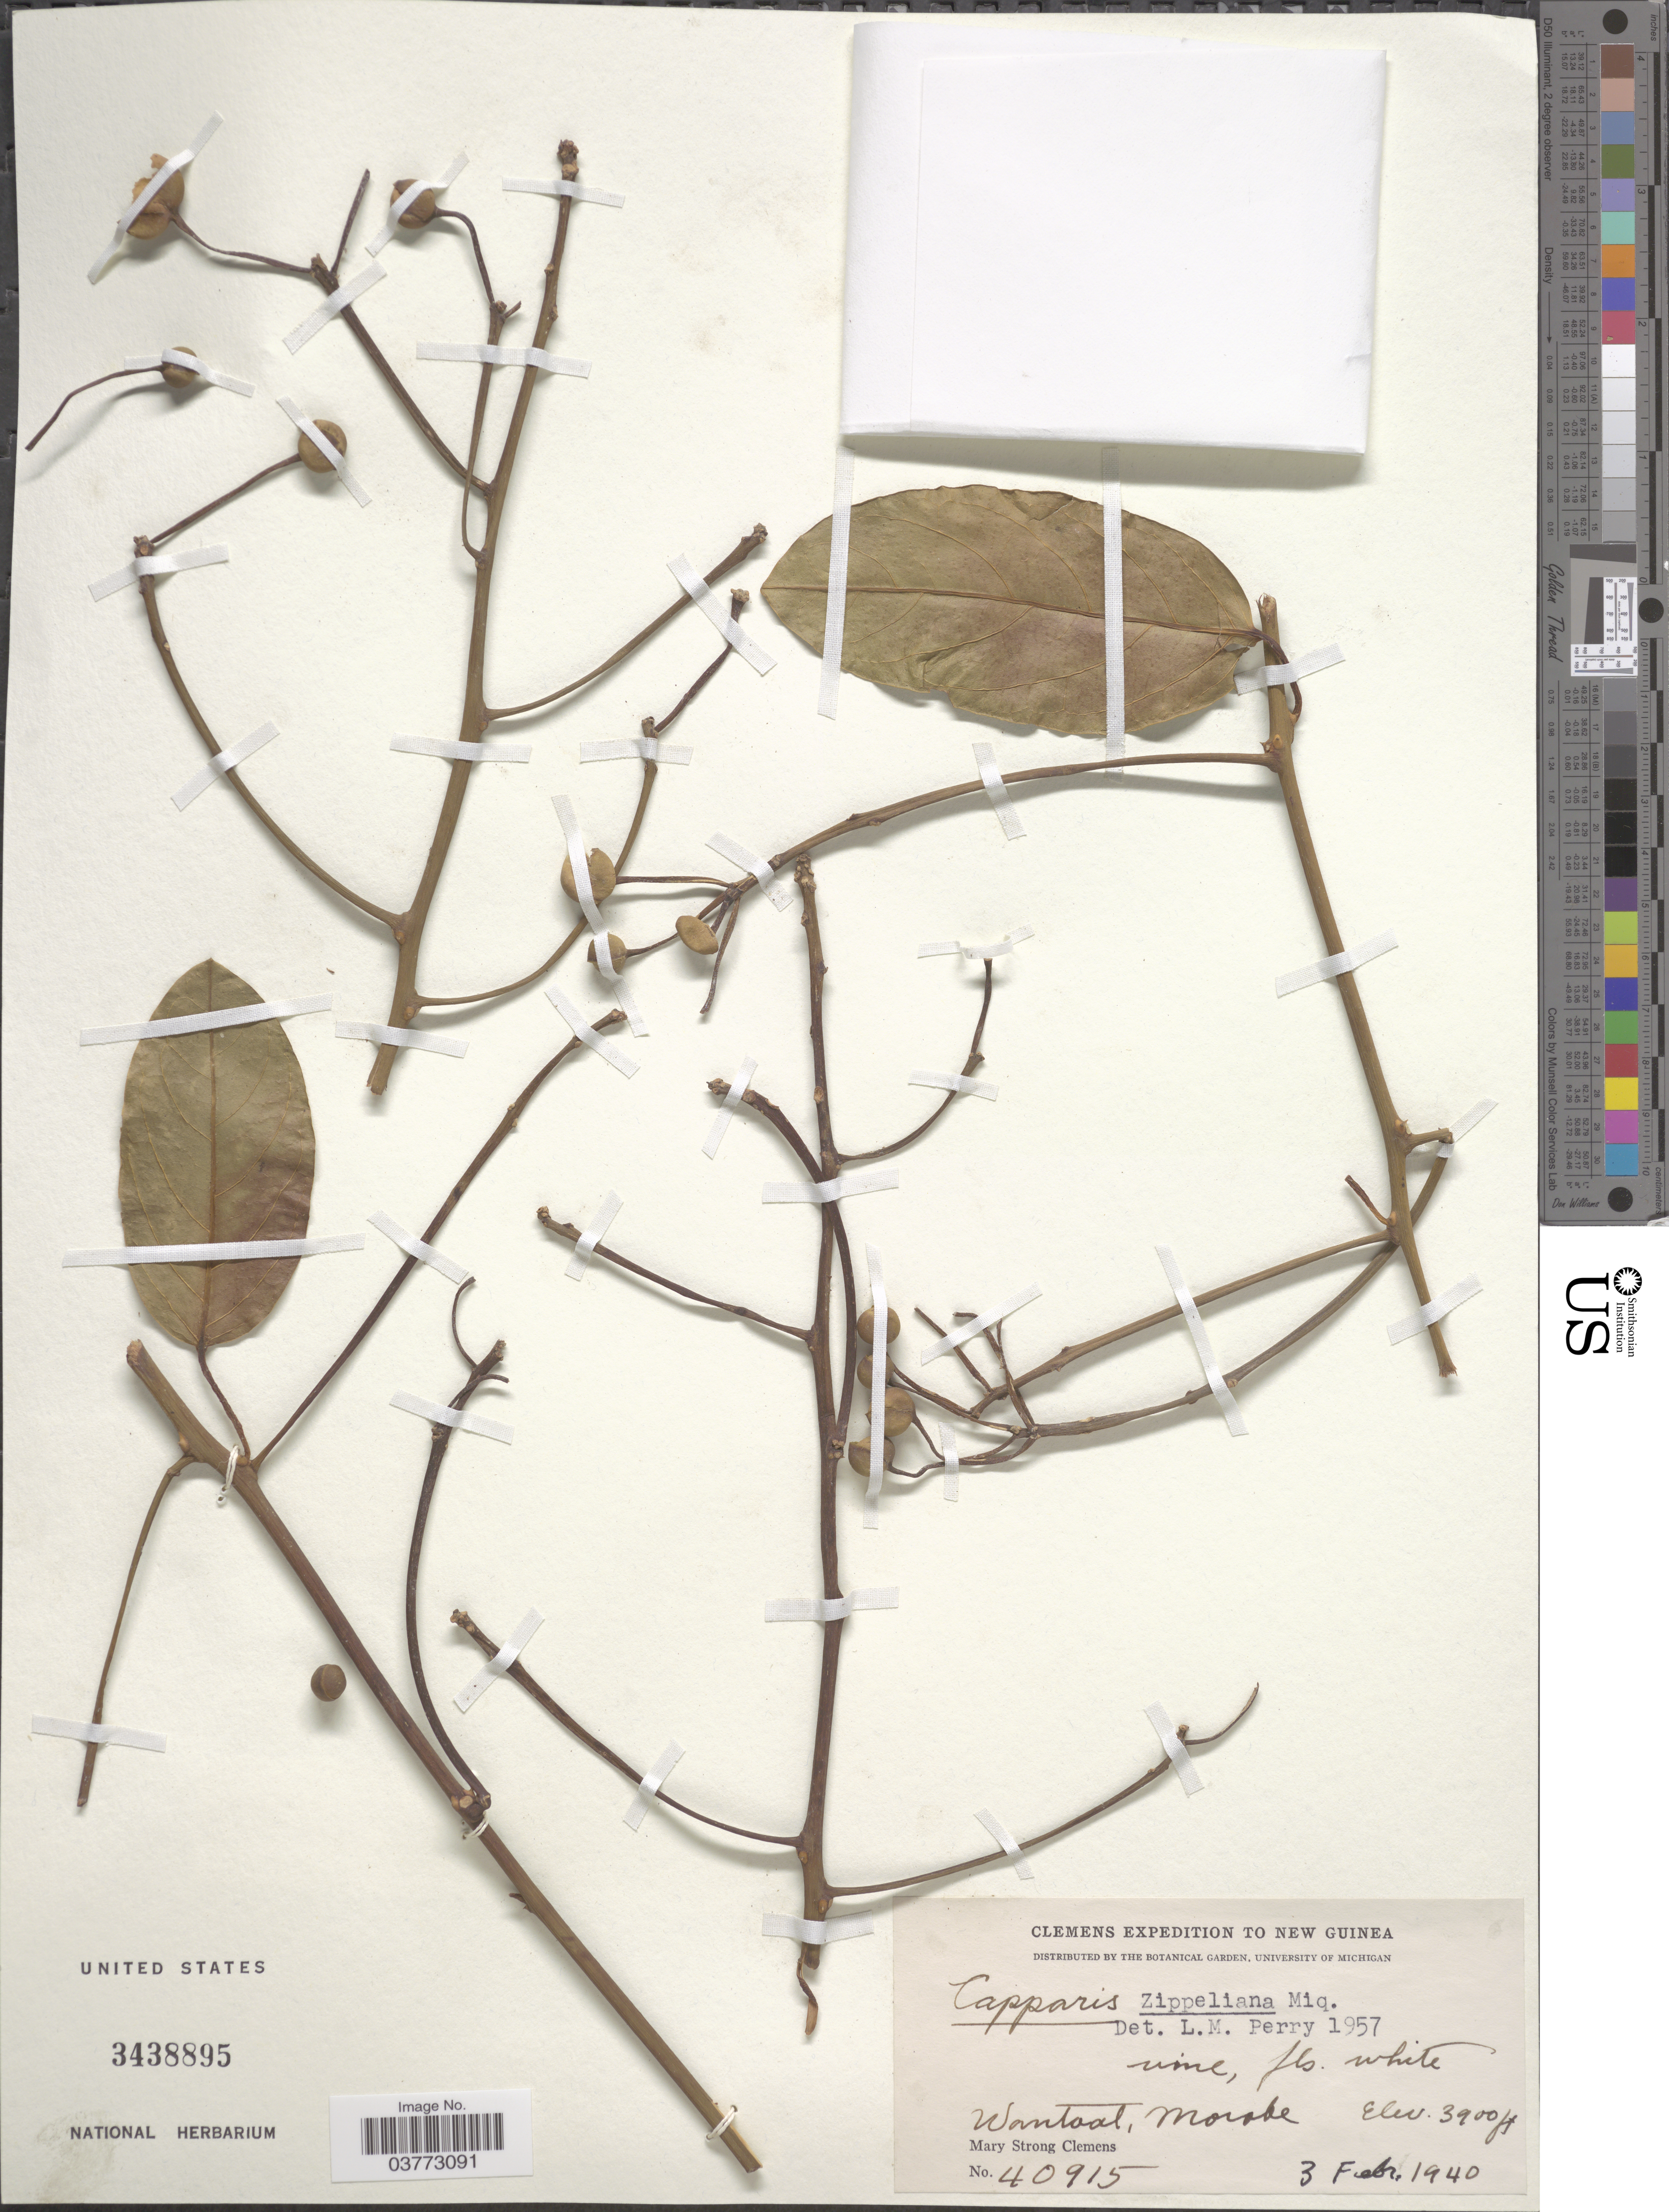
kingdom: Plantae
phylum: Tracheophyta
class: Magnoliopsida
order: Brassicales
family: Capparaceae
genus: Capparis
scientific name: Capparis zippeliana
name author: Miq.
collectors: M. S. Clemens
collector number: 40915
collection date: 1940-02-03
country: Papua New Guinea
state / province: Morobe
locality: New Guinea. Wantoat.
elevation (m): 1189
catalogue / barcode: US 3438895